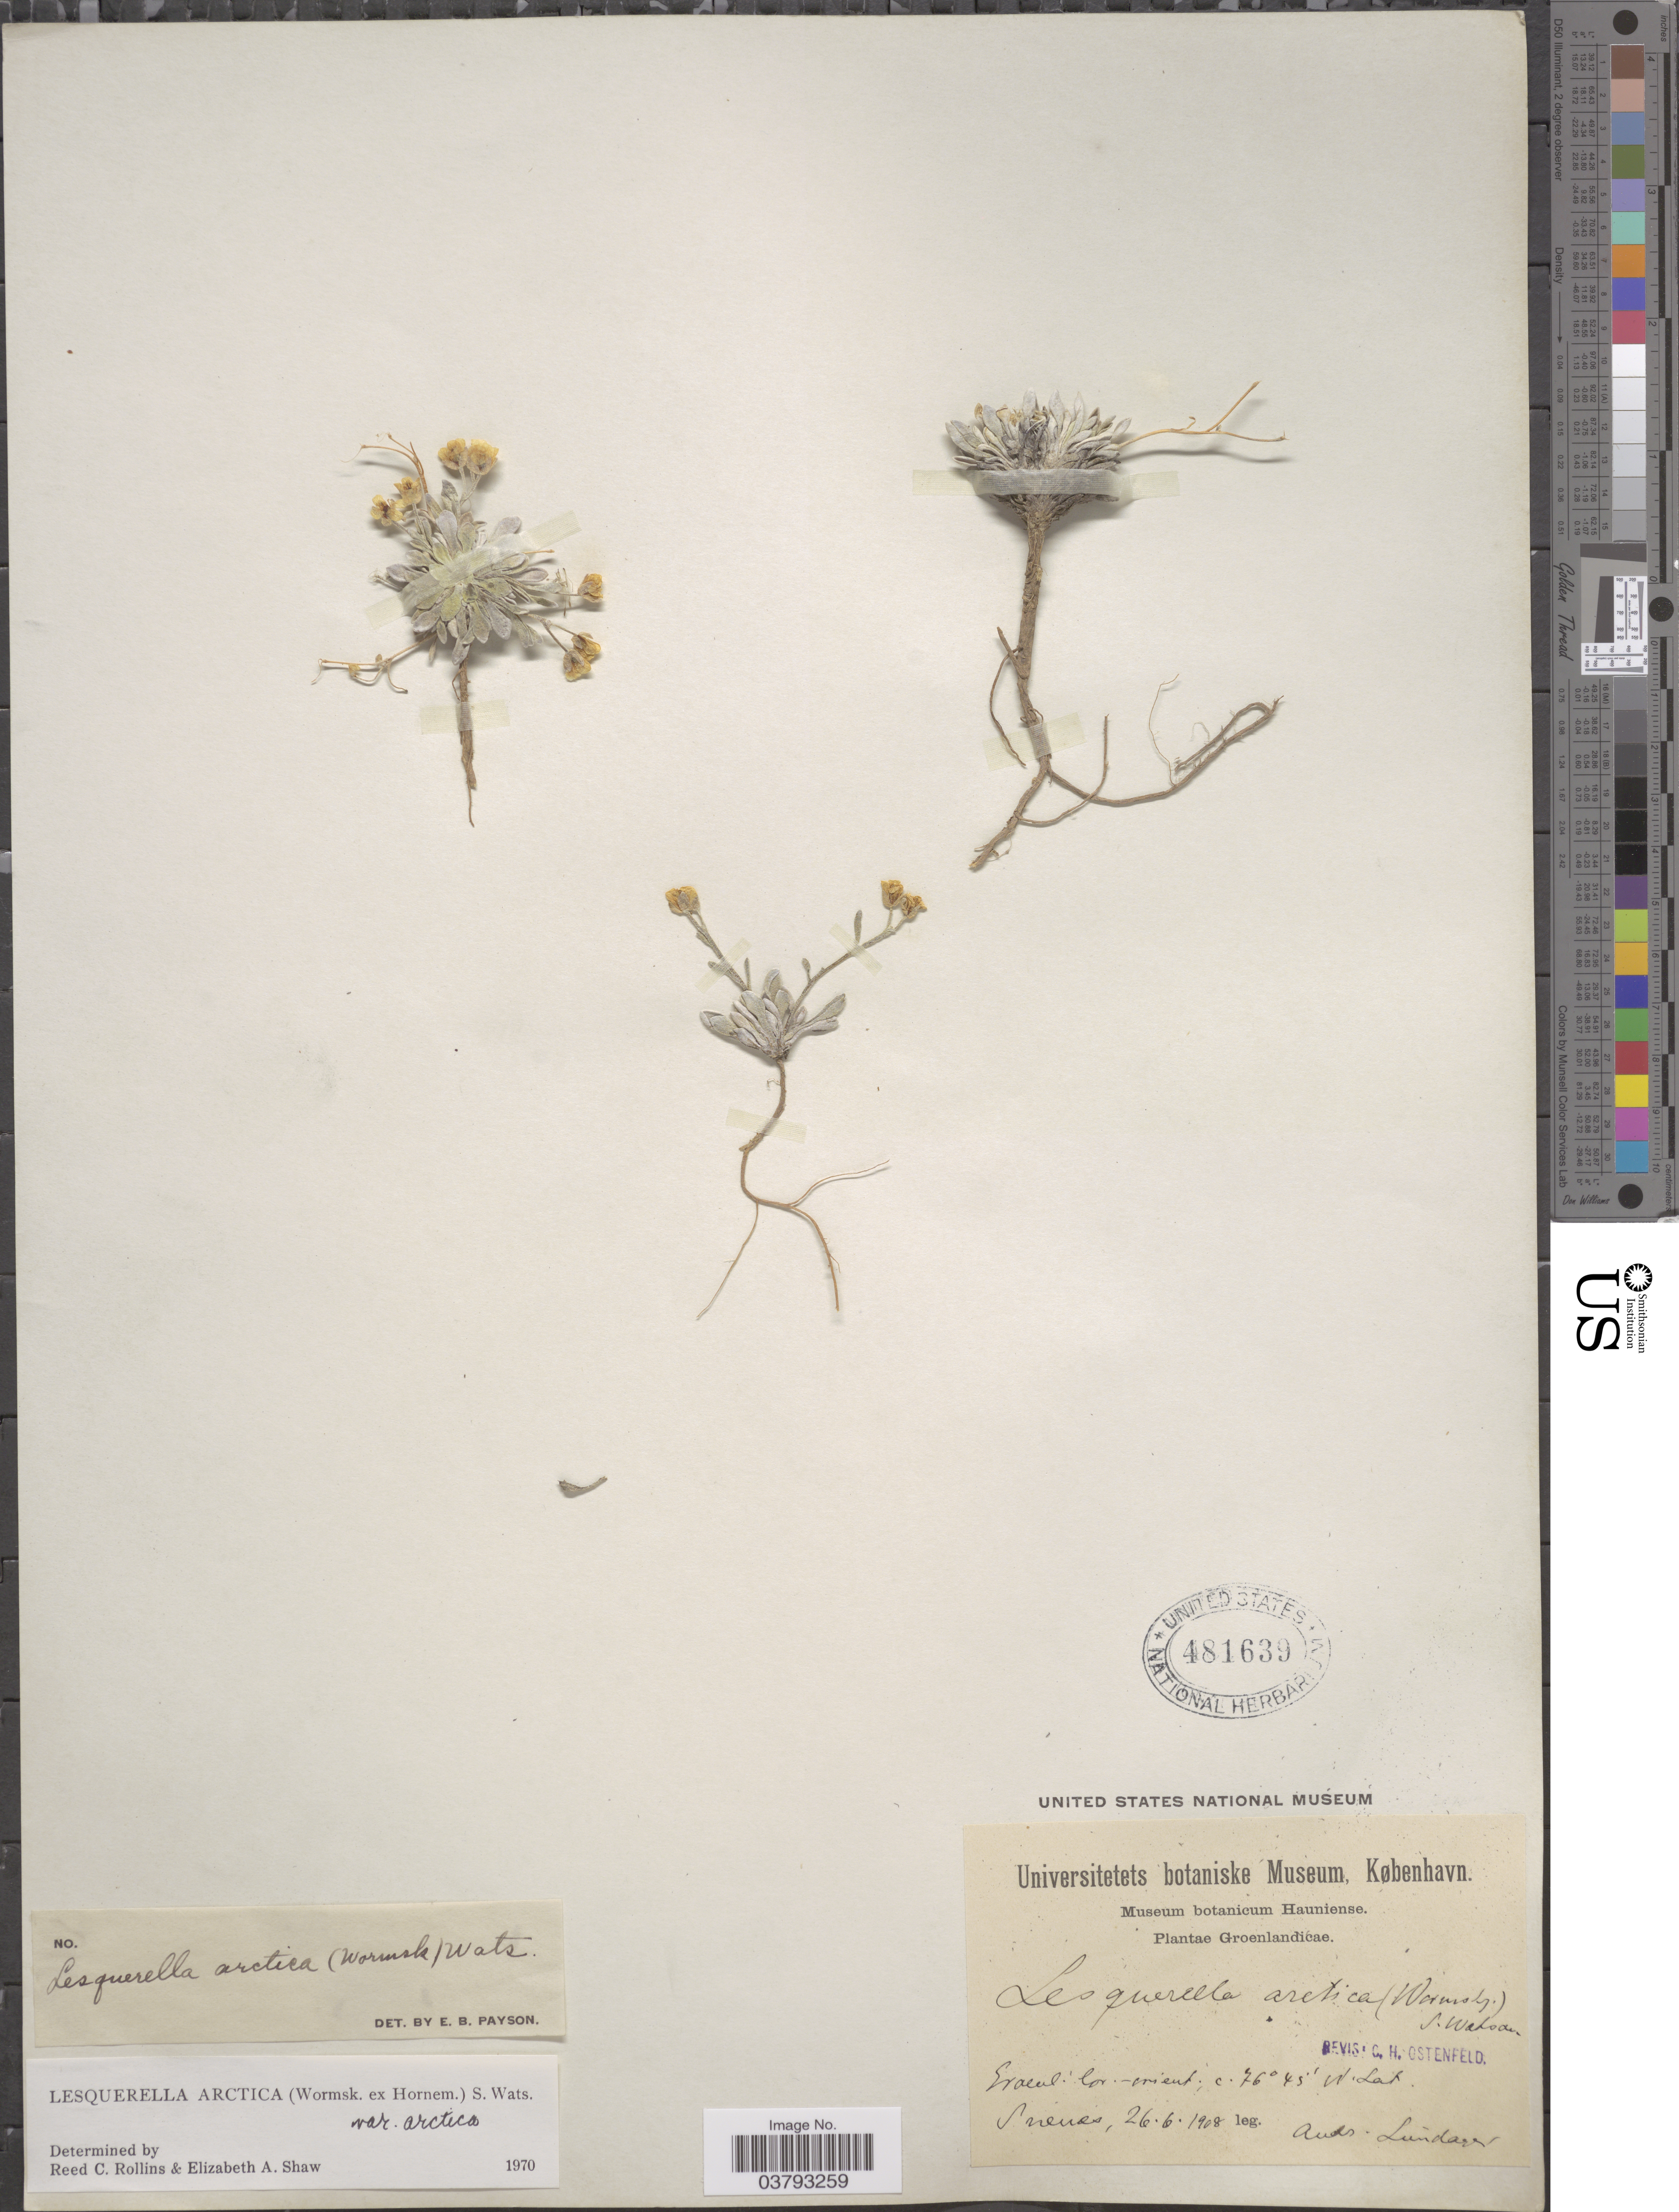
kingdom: Plantae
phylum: Tracheophyta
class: Magnoliopsida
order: Brassicales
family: Brassicaceae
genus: Lesquerella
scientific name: Lesquerella arctica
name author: (Wormsk. ex Hornem.) S. Watson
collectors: A. Lundager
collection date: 1908-06-26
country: Greenland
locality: Groenlandicae. Groenl. bor-orient. Snenæs.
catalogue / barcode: US 481639